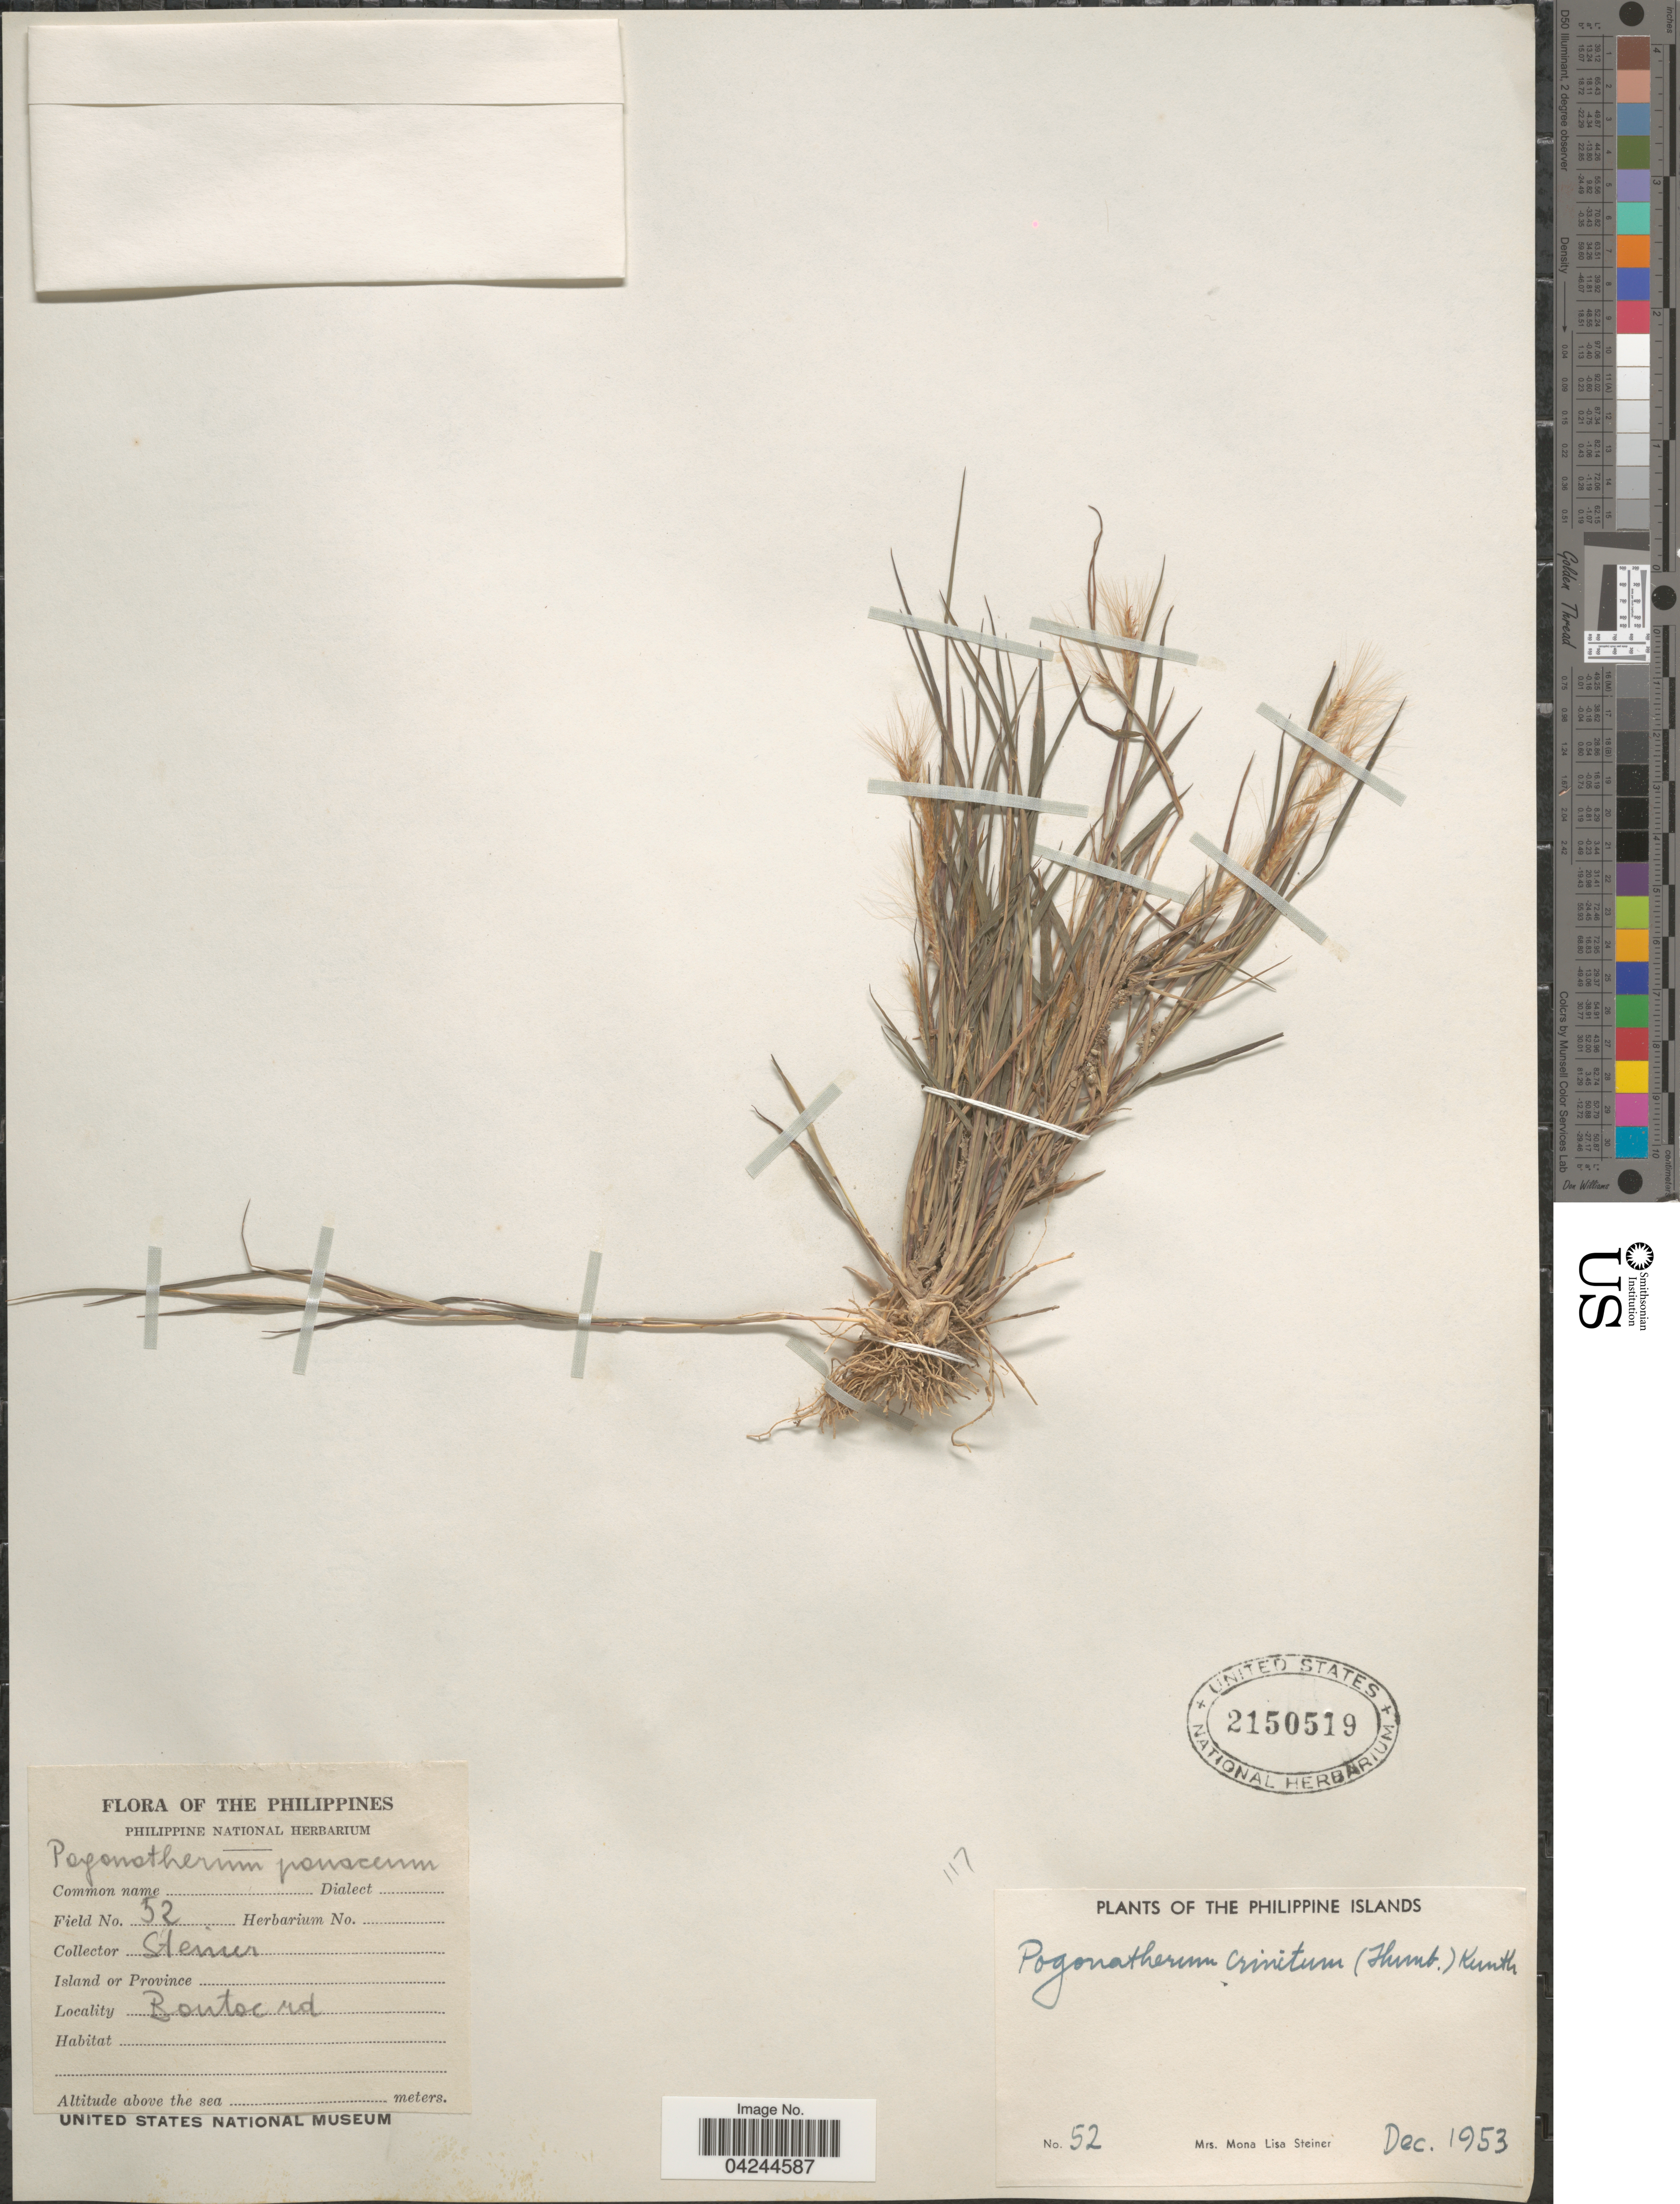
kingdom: Plantae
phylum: Tracheophyta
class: Liliopsida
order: Poales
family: Poaceae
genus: Pogonatherum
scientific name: Pogonatherum crinitum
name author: (Thunb.) Kunth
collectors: M. Steiner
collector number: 52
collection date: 1953-12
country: Philippines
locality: The Philippine Islands. Bontoc rd.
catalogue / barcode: US 2150519